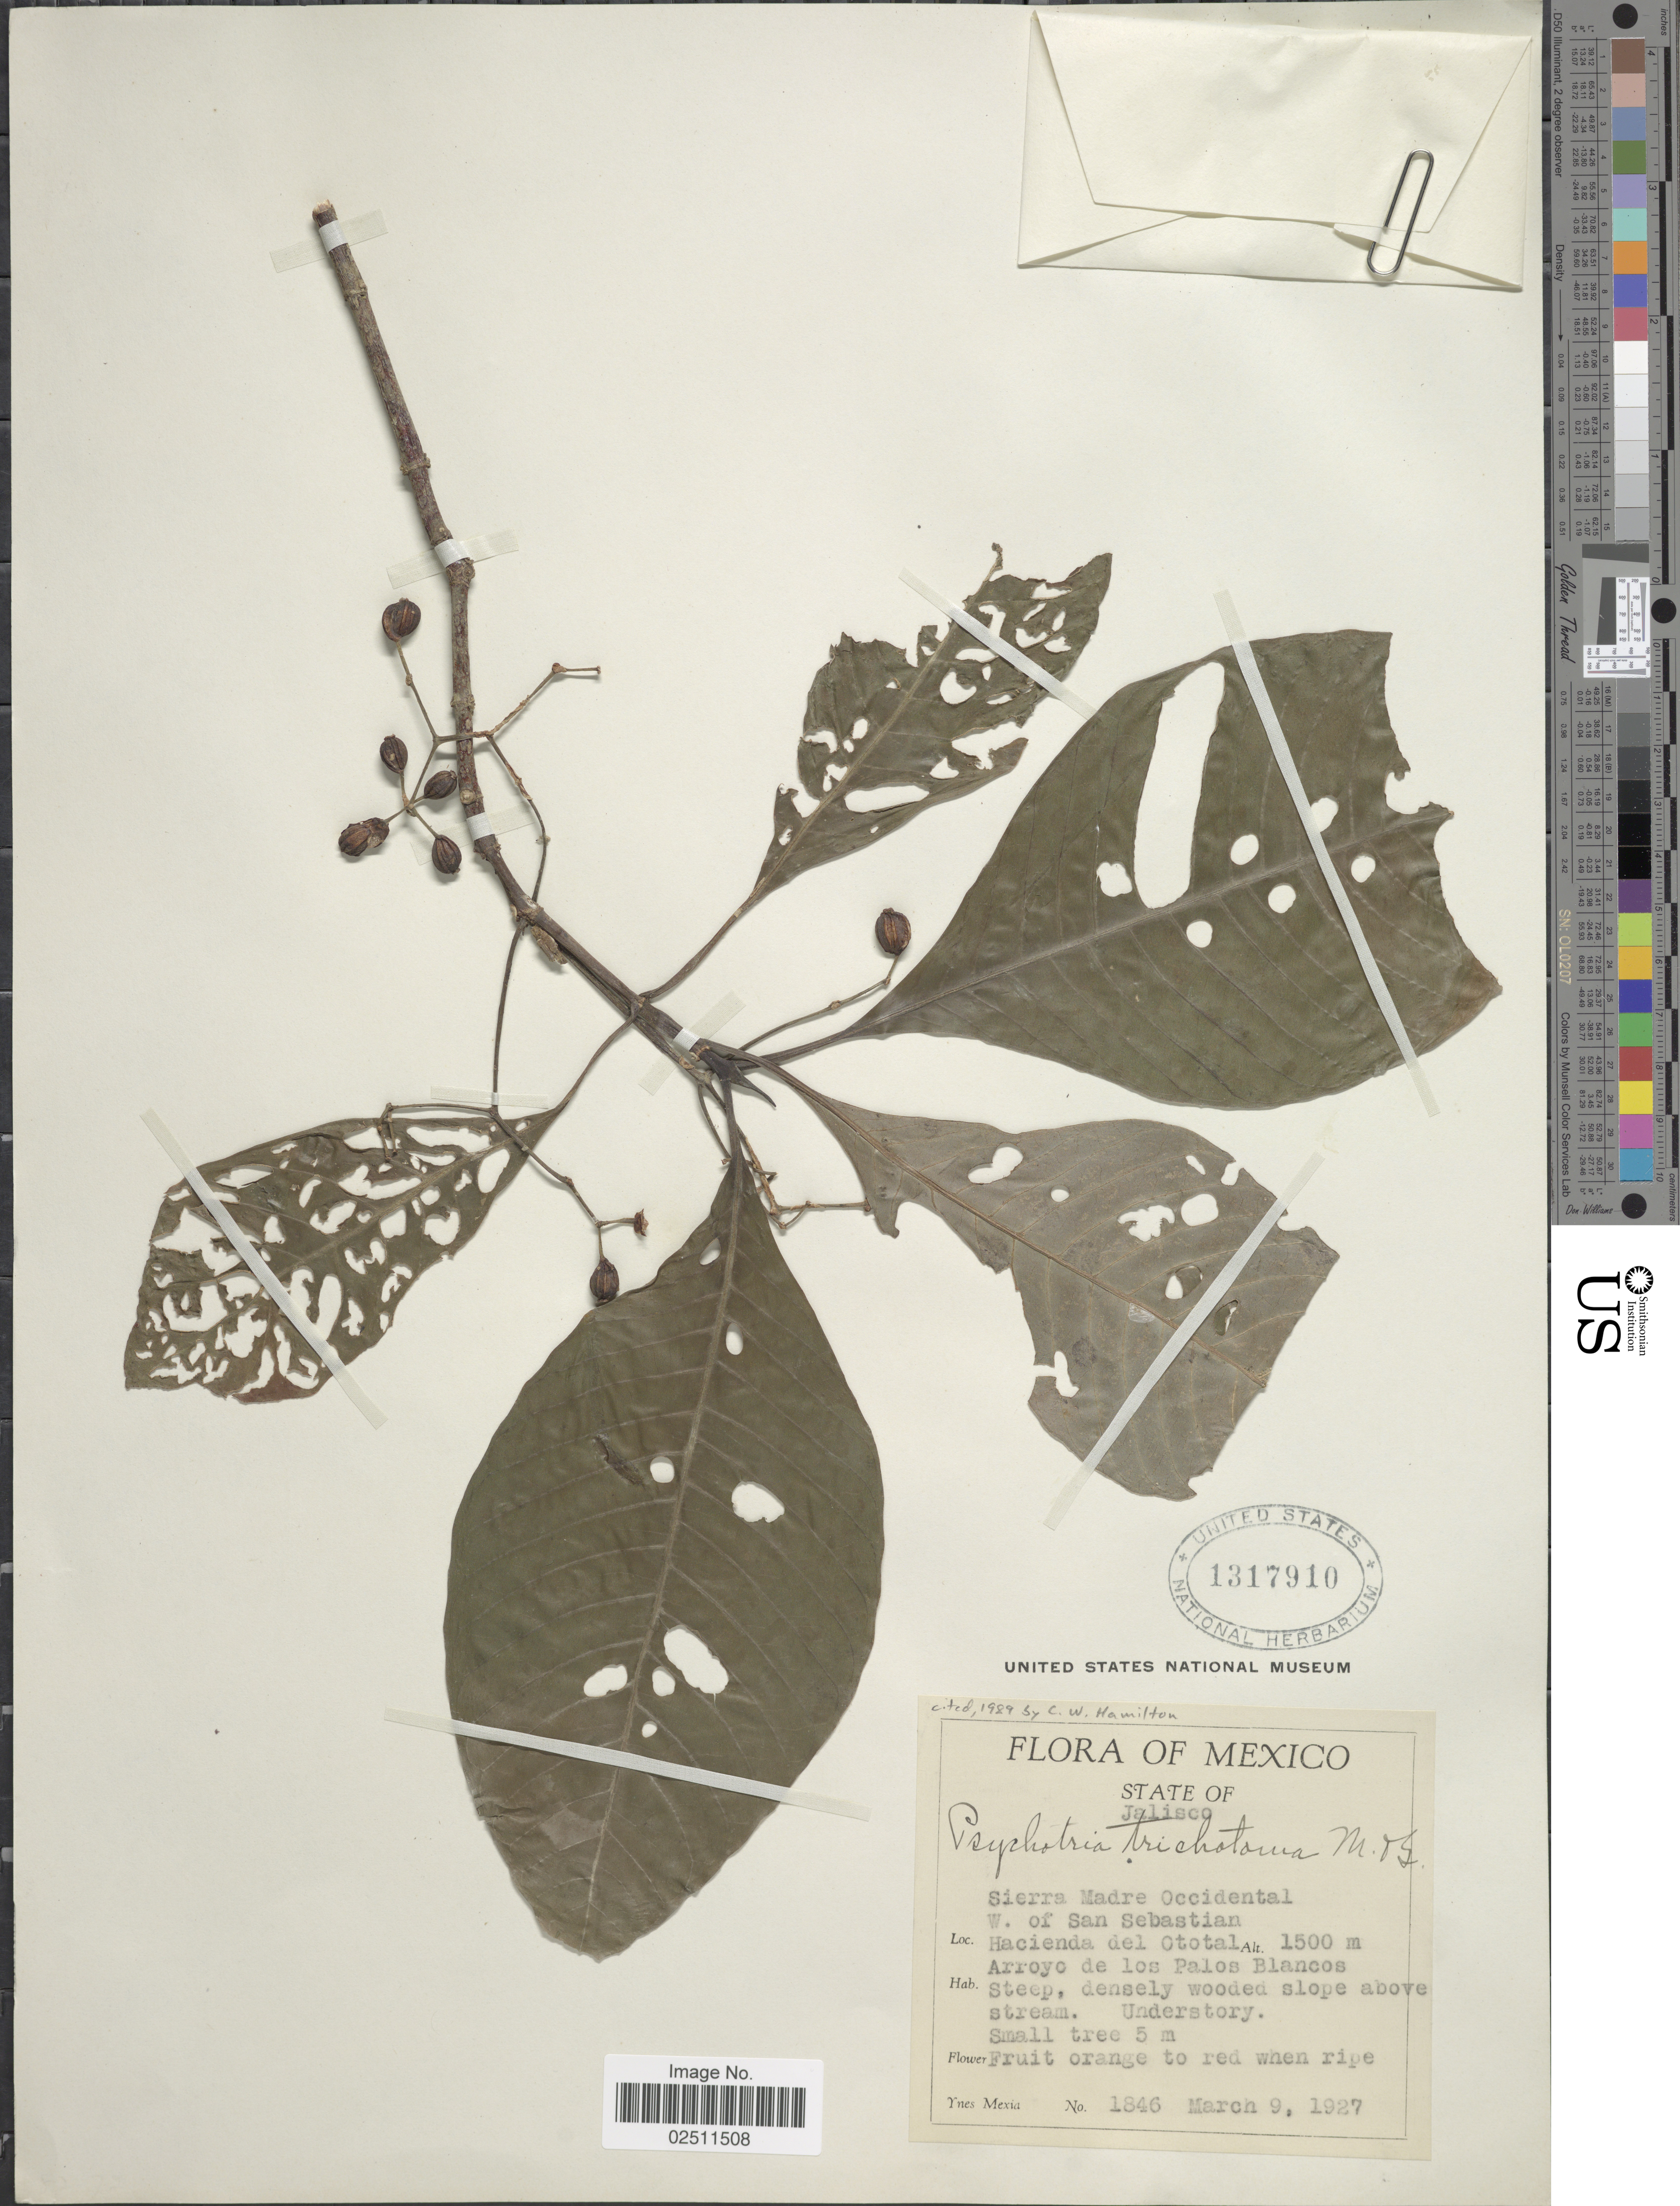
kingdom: Plantae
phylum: Tracheophyta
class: Magnoliopsida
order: Gentianales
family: Rubiaceae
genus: Psychotria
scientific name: Psychotria trichotoma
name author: M. Martens & Galeotti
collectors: Y. Mexia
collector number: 1846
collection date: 1927-03-09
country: Mexico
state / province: Jalisco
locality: Sierra Madre Occidental, W. of Dan Sebastian. Hacienda del Ototal, Arroyo de los Palos Blancos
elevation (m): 1500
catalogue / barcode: US 1317910